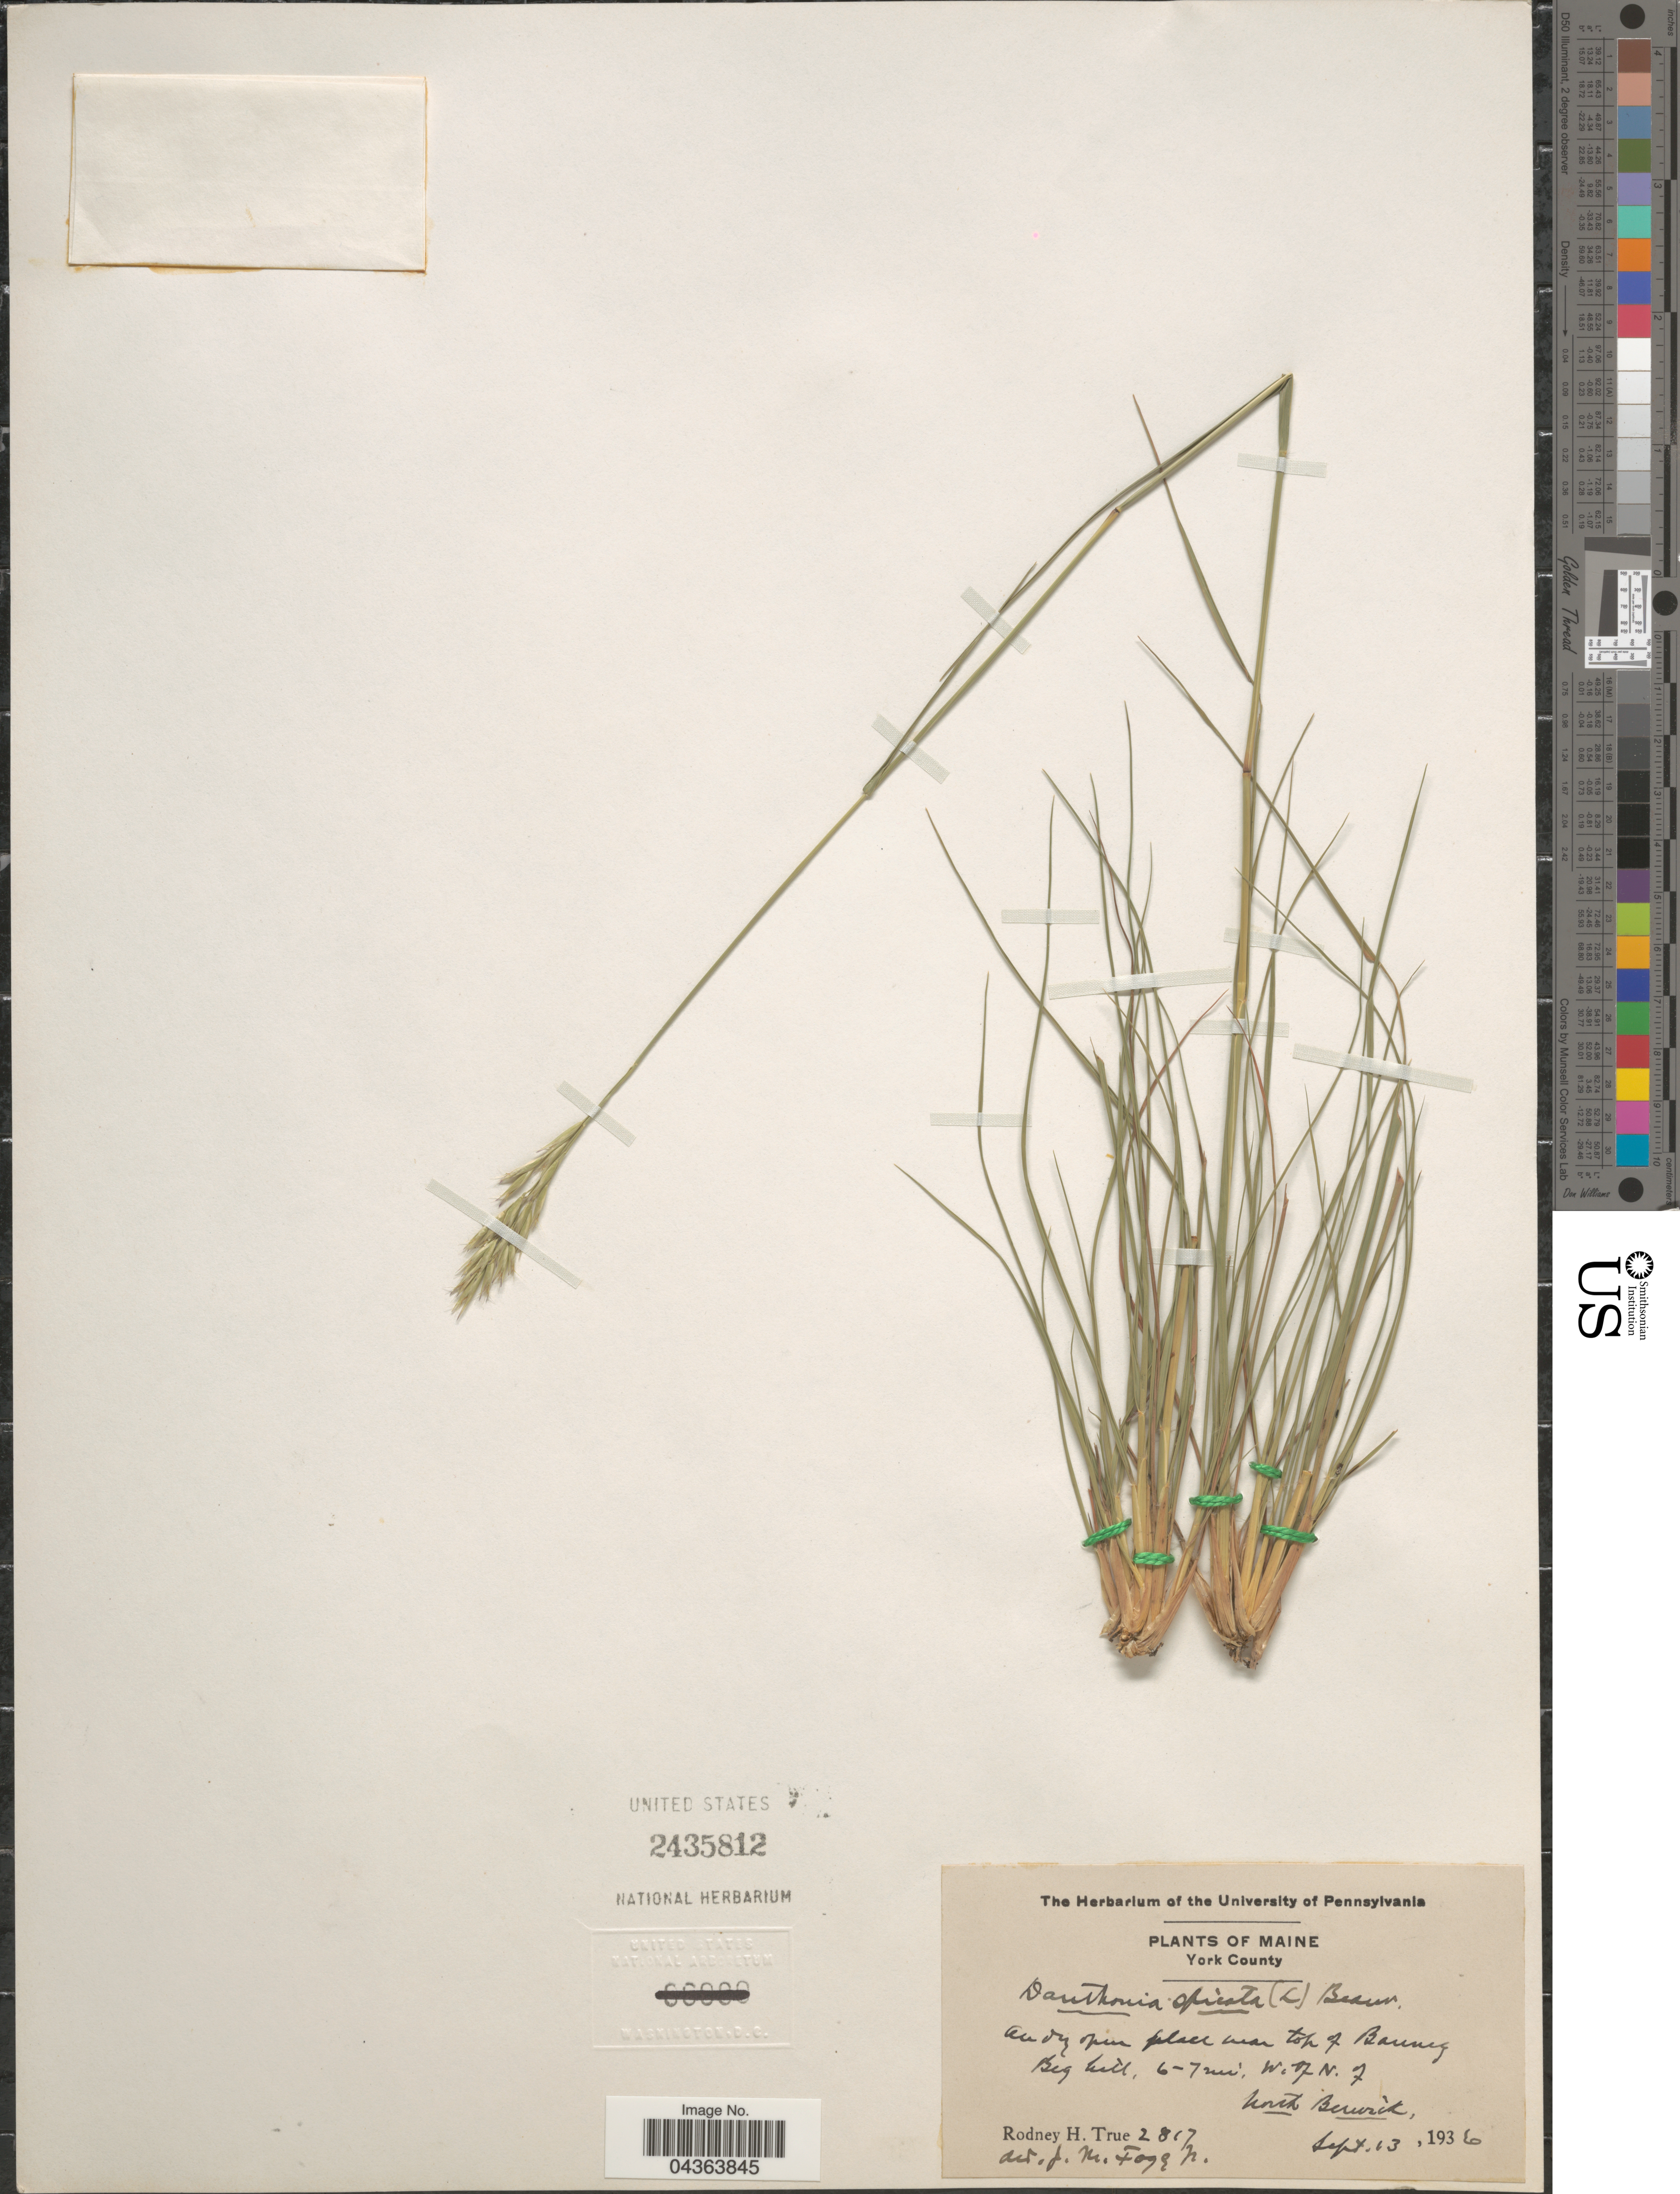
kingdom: Plantae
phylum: Tracheophyta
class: Liliopsida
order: Poales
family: Poaceae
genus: Danthonia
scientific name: Danthonia spicata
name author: (L.) P. Beauv. ex Roem. & Schult.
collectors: R. True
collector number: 2817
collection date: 1936-09-23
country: United States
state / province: Maine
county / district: York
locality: York County. Near top of Bauneg Beg hill, 6-7 mi. W. of N. of North Berwick.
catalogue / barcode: US 2435812